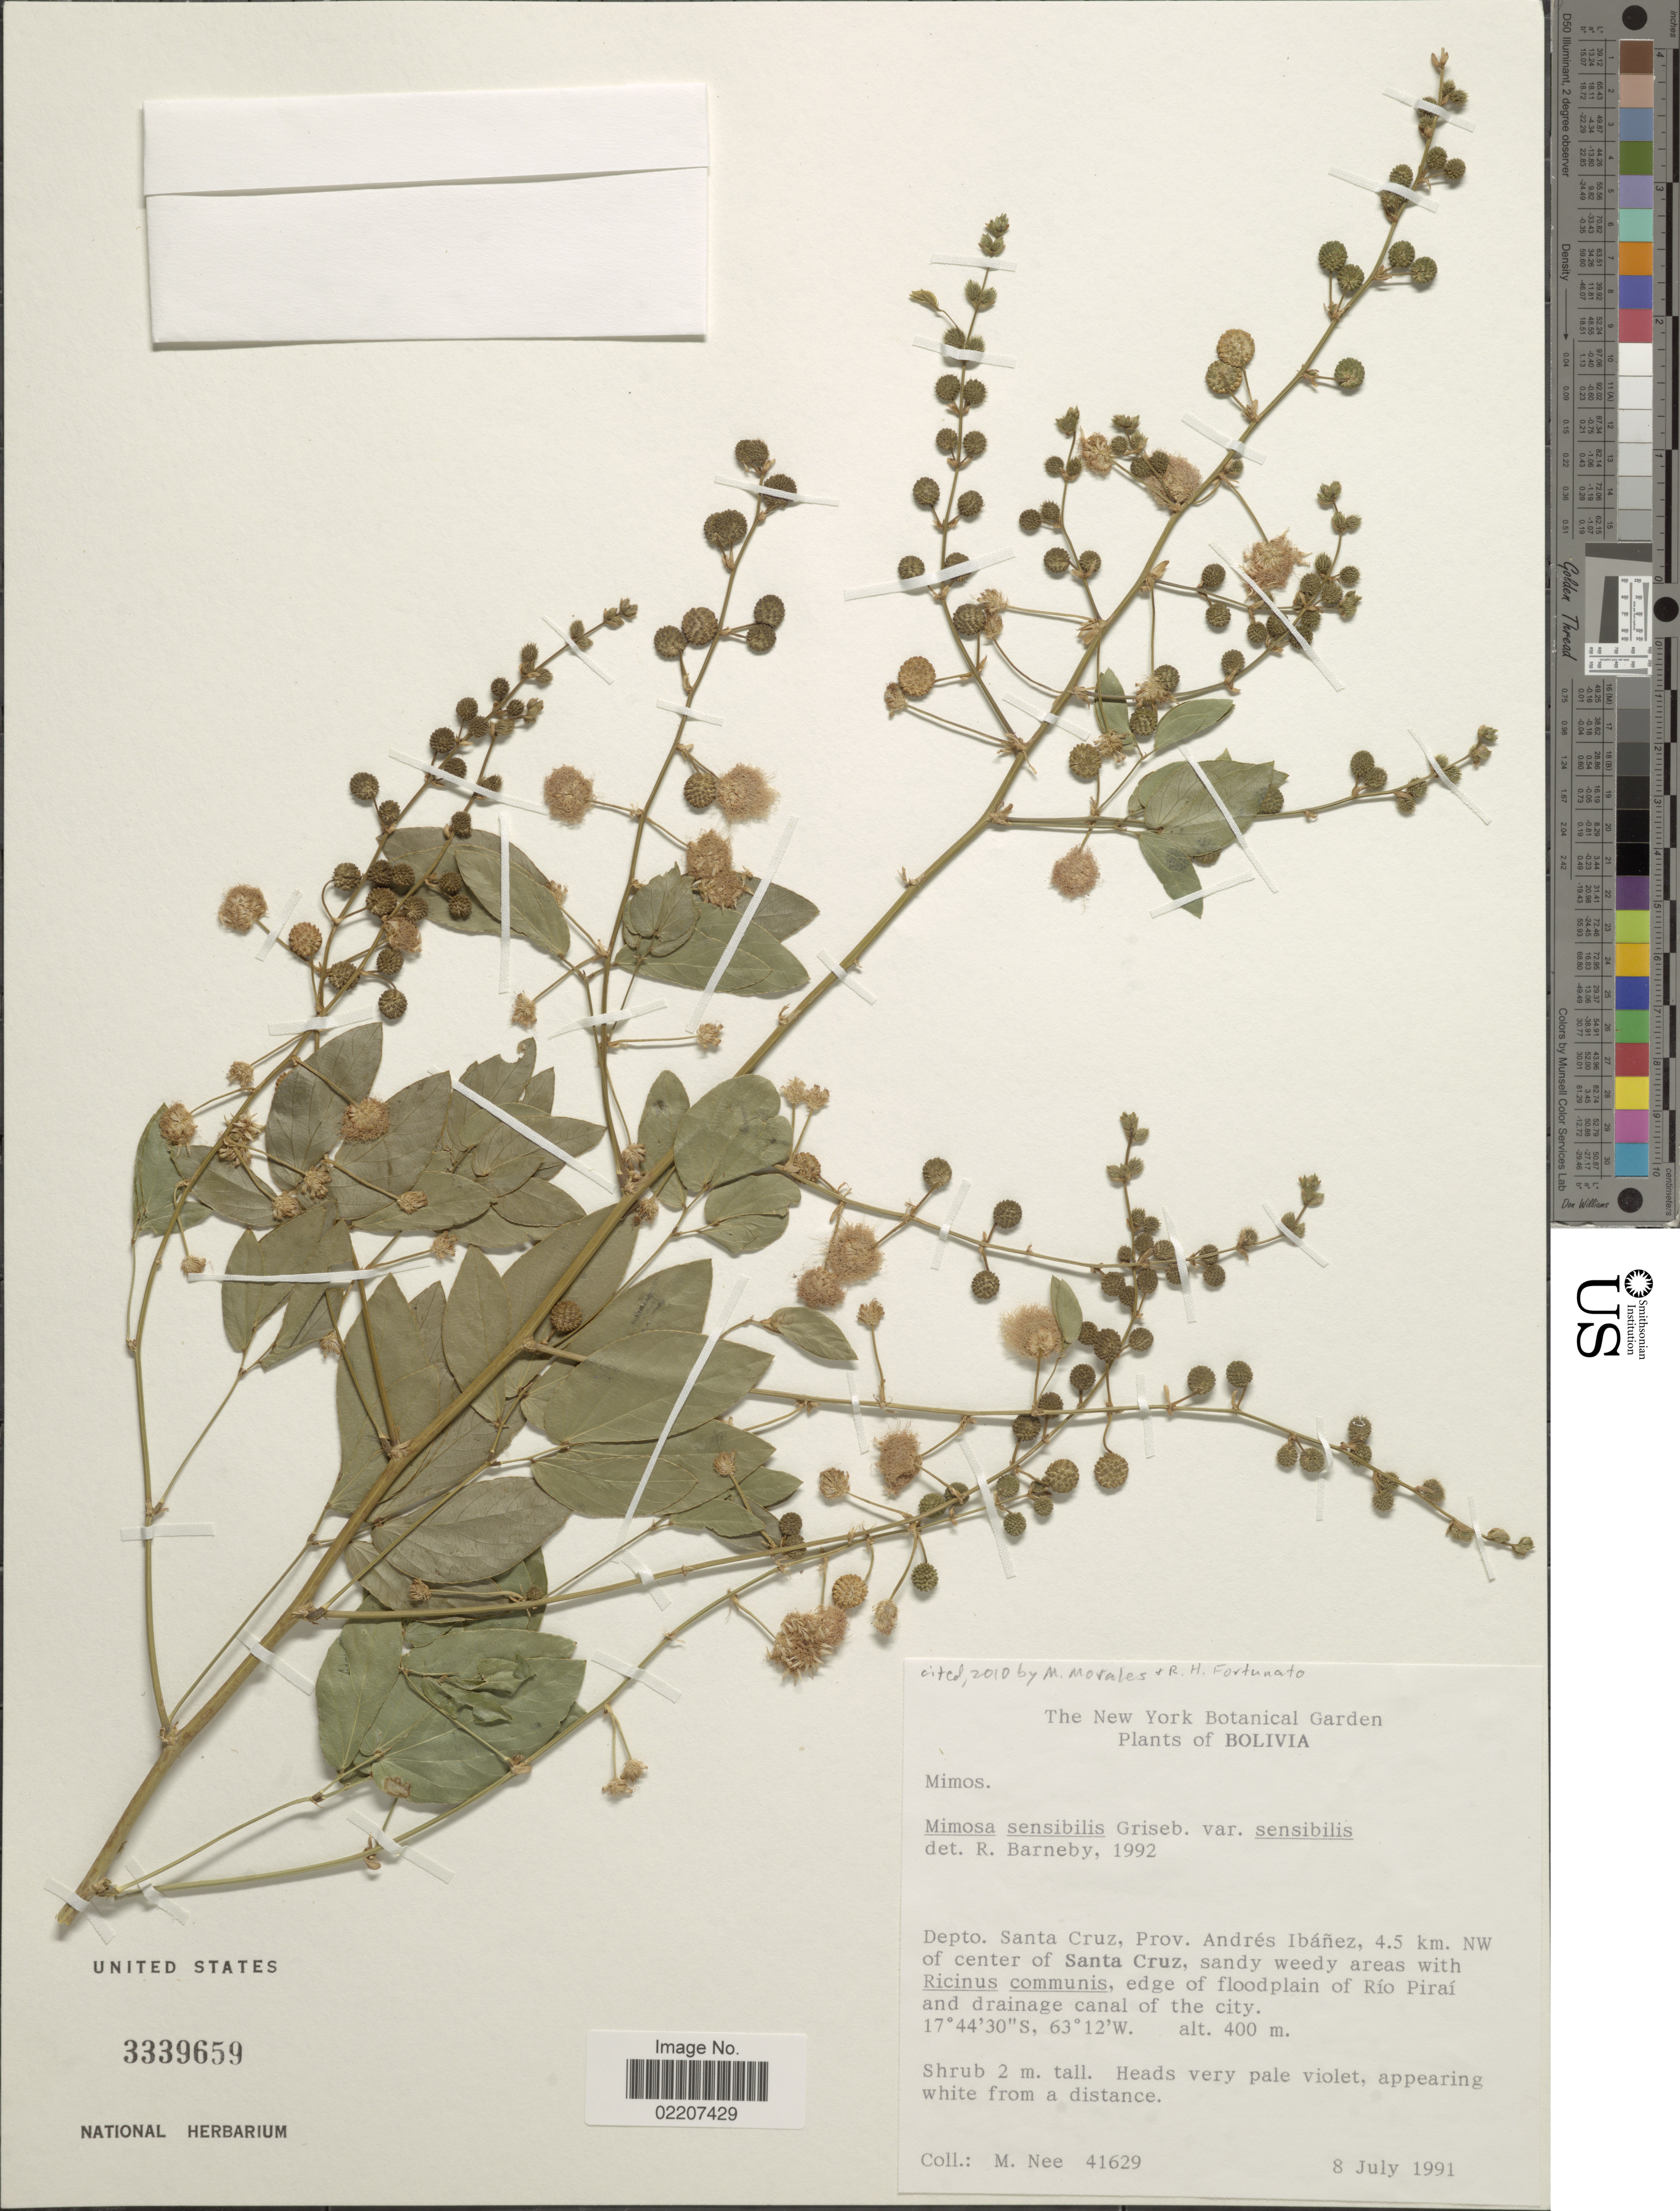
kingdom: Plantae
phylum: Tracheophyta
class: Magnoliopsida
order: Fabales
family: Fabaceae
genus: Mimosa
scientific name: Mimosa sensibilis var. sensibilis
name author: Griseb.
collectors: M. Nee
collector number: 41629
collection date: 1991-07-08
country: Bolivia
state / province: Santa Cruz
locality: Depto. Santa Cruz, Prov. Andres Ibanez, 4.5 km NW of center of Santa Cruz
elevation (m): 400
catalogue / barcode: US 3339659